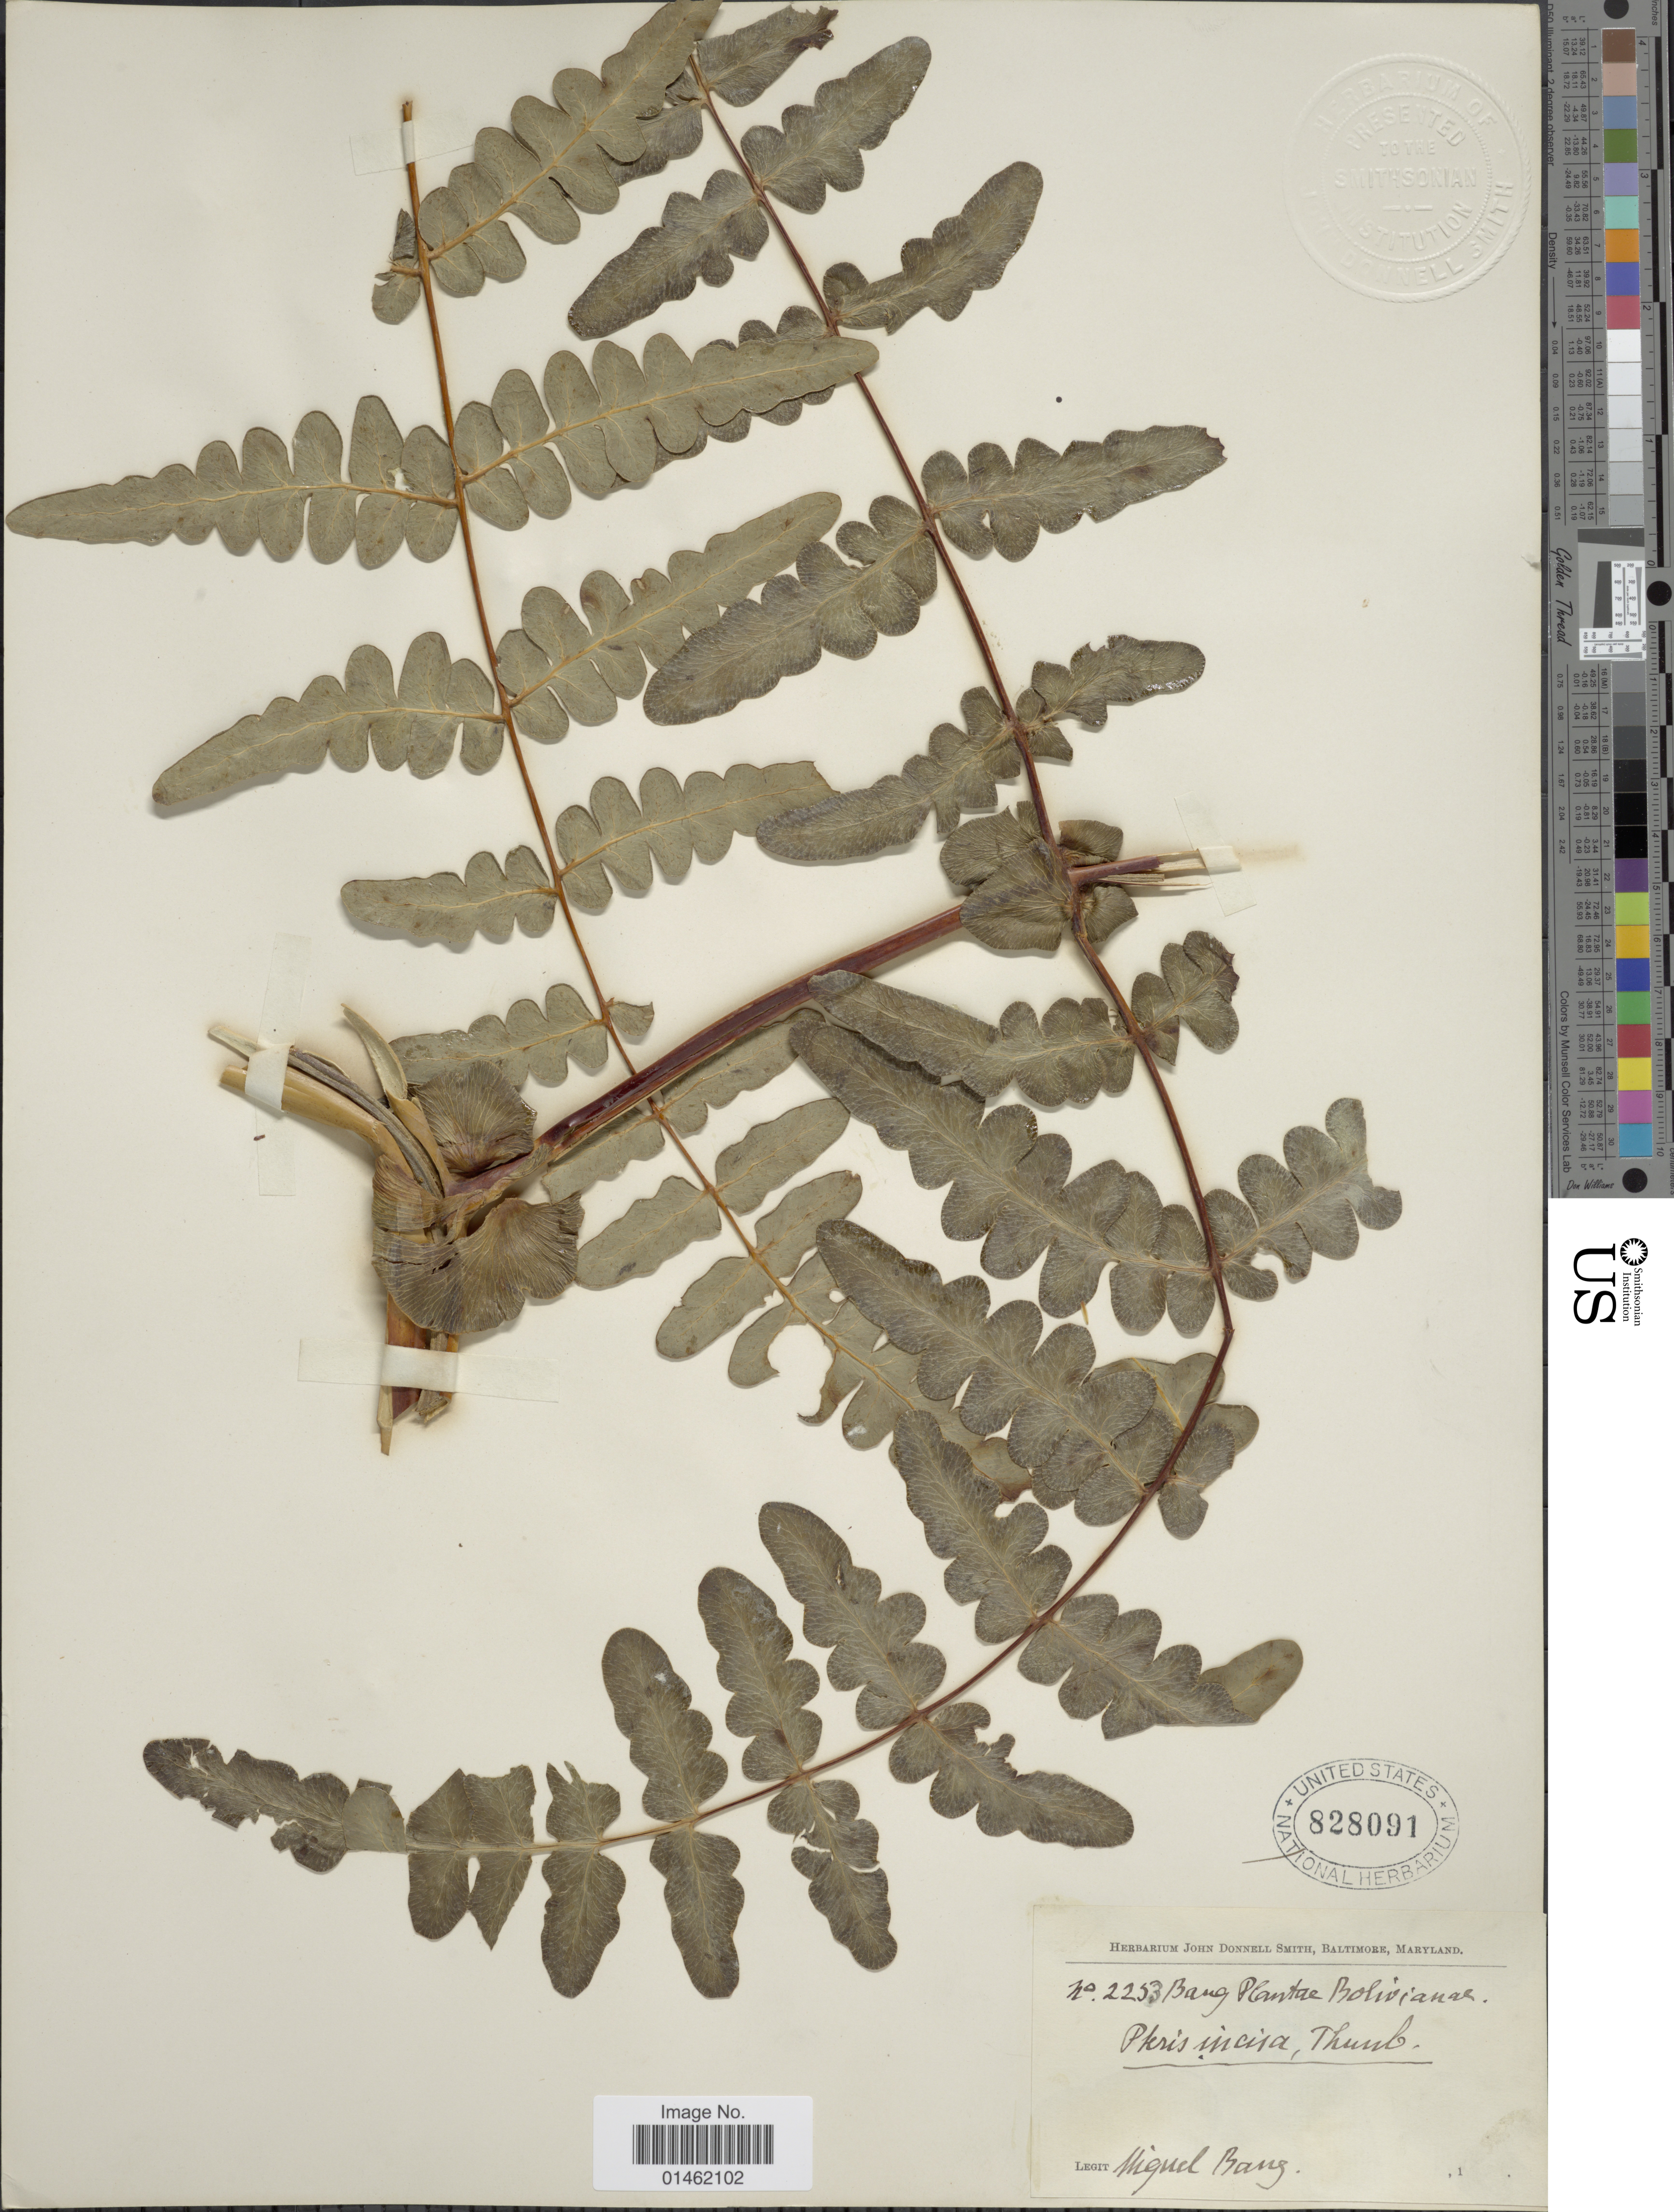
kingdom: Plantae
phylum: Tracheophyta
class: Polypodiopsida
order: Polypodiales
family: Dennstaedtiaceae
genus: Histiopteris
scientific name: Histiopteris incisa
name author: (Thunb.) J. Sm.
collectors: M. Bang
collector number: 2253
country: Bolivia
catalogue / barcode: US 828091